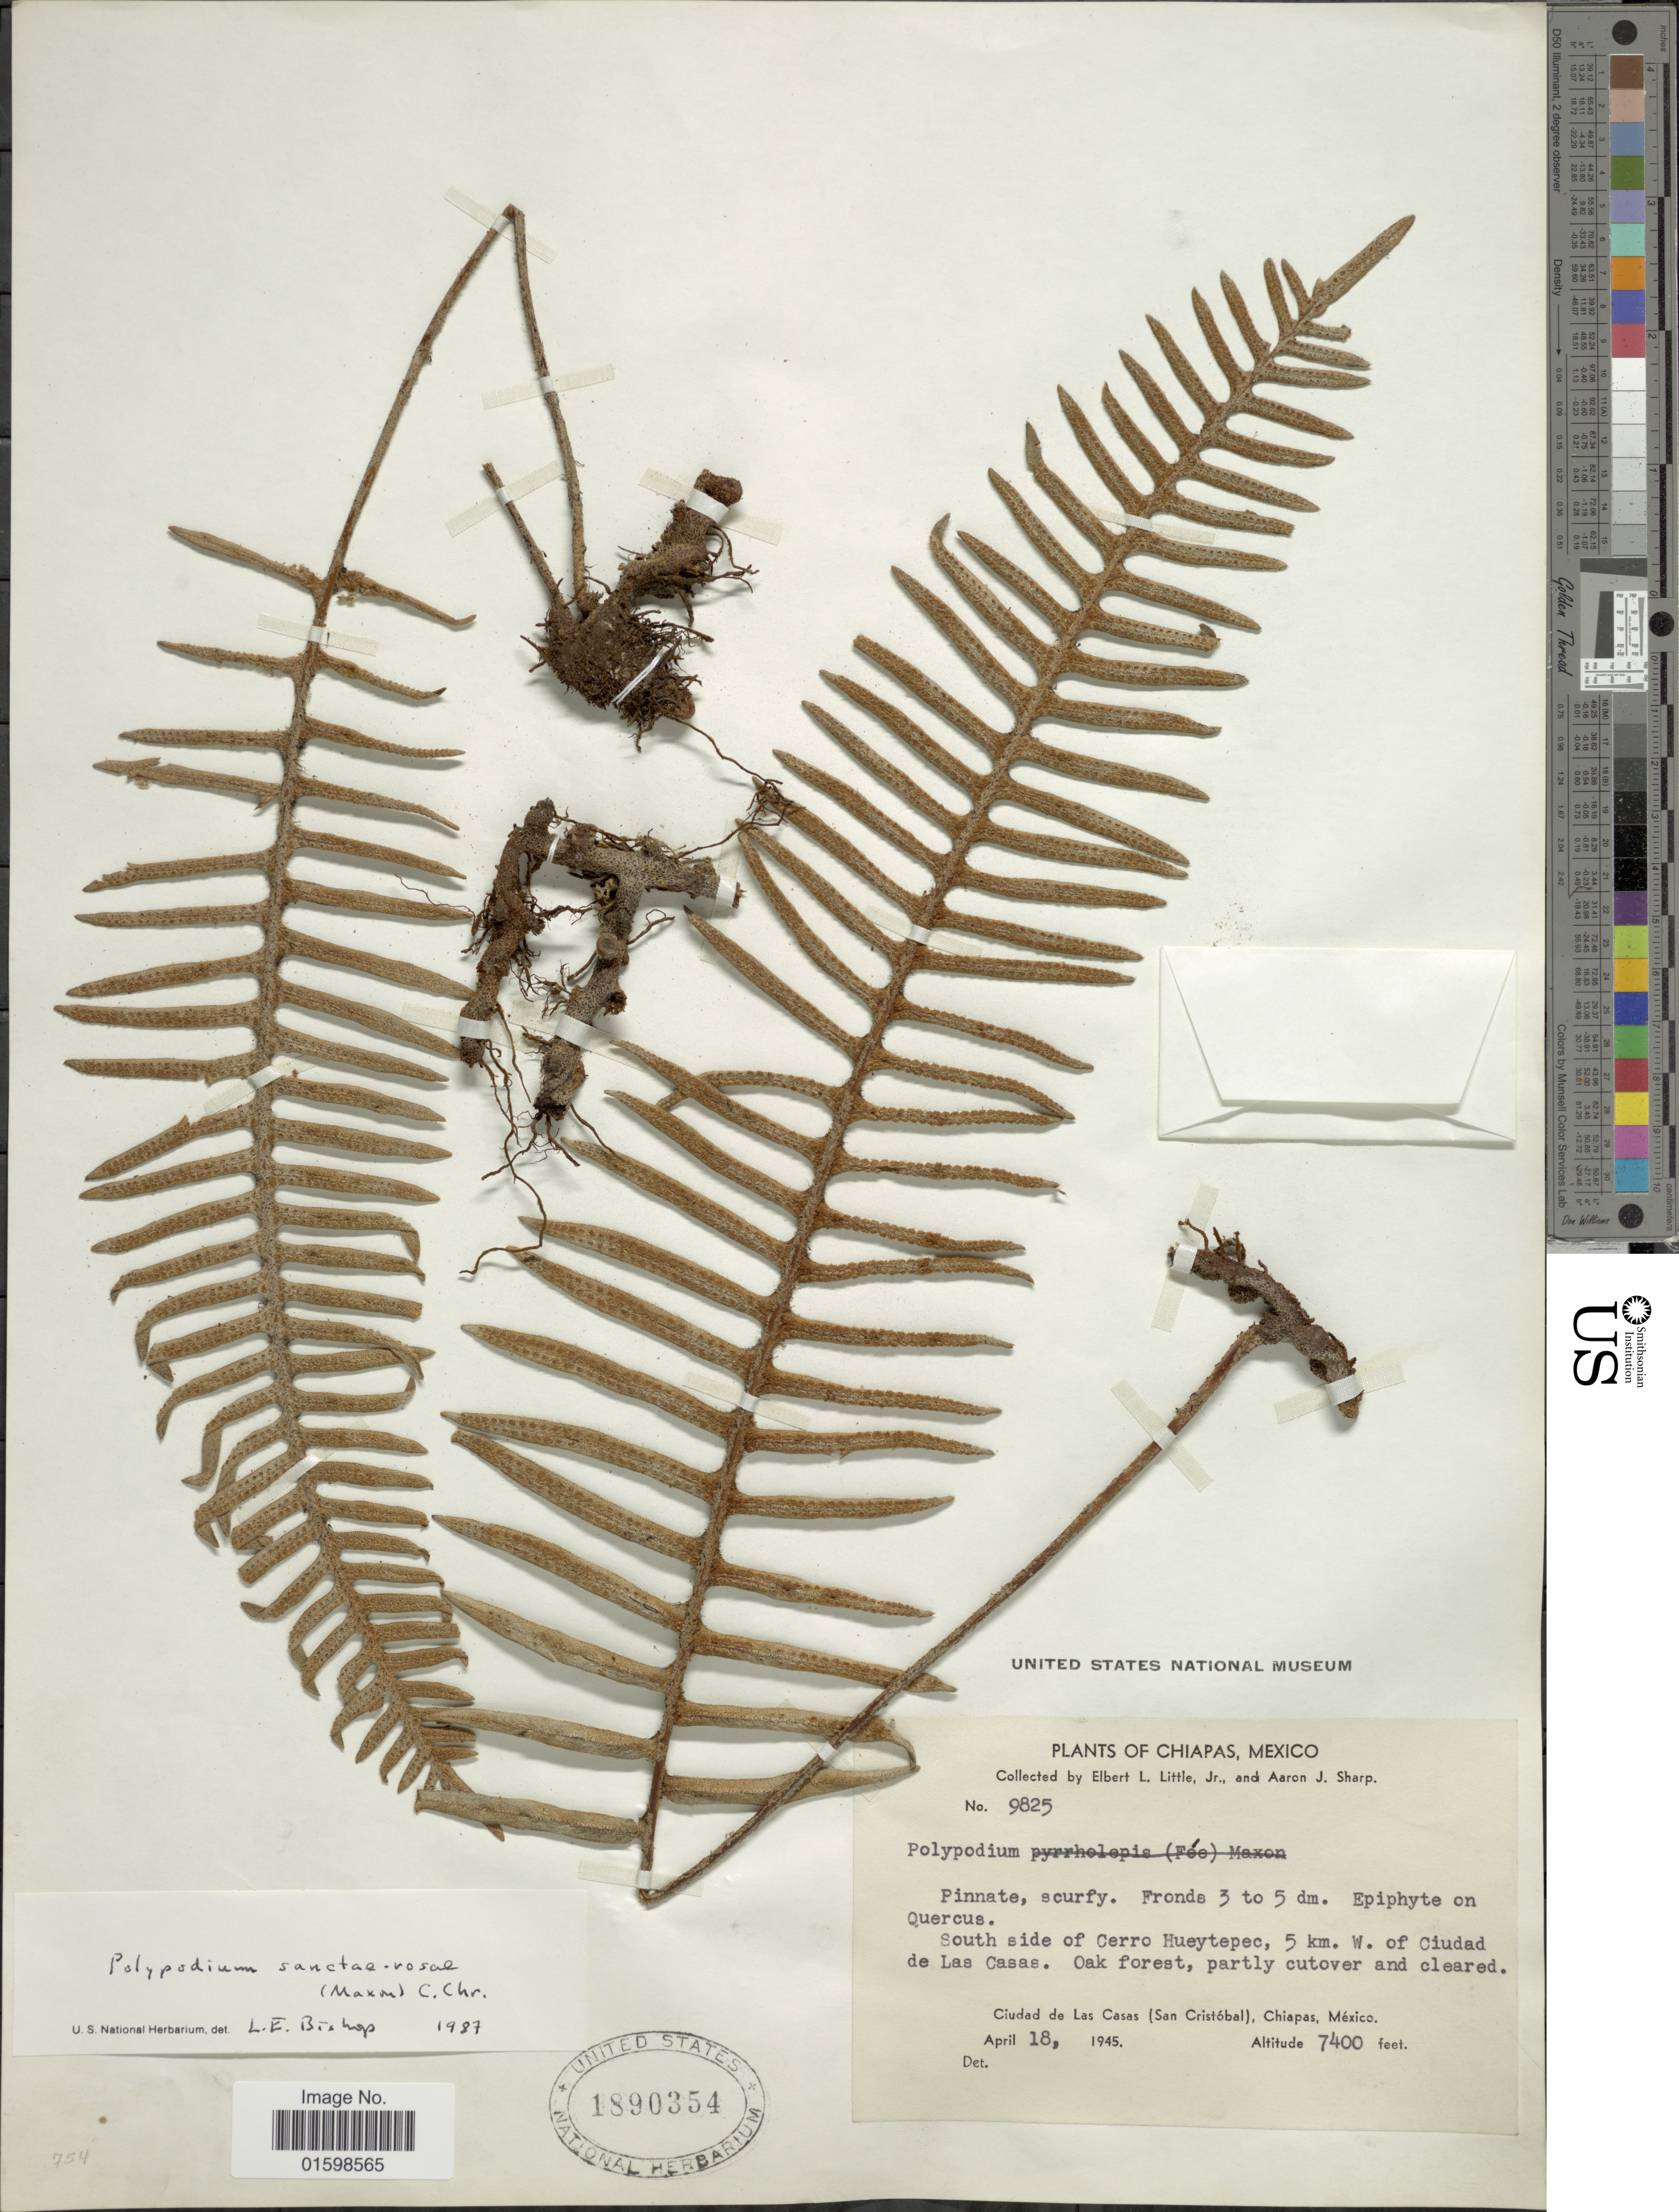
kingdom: Plantae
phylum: Tracheophyta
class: Polypodiopsida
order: Polypodiales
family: Polypodiaceae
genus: Pleopeltis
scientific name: Pleopeltis sanctae-rosae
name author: (Maxon) A.R. Sm. & Tejero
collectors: E. L. Little & Mrs A. J. Sharp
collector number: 9825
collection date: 1945-04-18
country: Mexico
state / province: Chiapas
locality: Souths side of Cerro Hueytepec, 5 km. W. of Ciudad de Las Casas, oak forest, partly cutover and cleared, Ciudad de Las Casas (San Cristóbal), Chipas, Mexico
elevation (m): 2256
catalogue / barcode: US 1890354